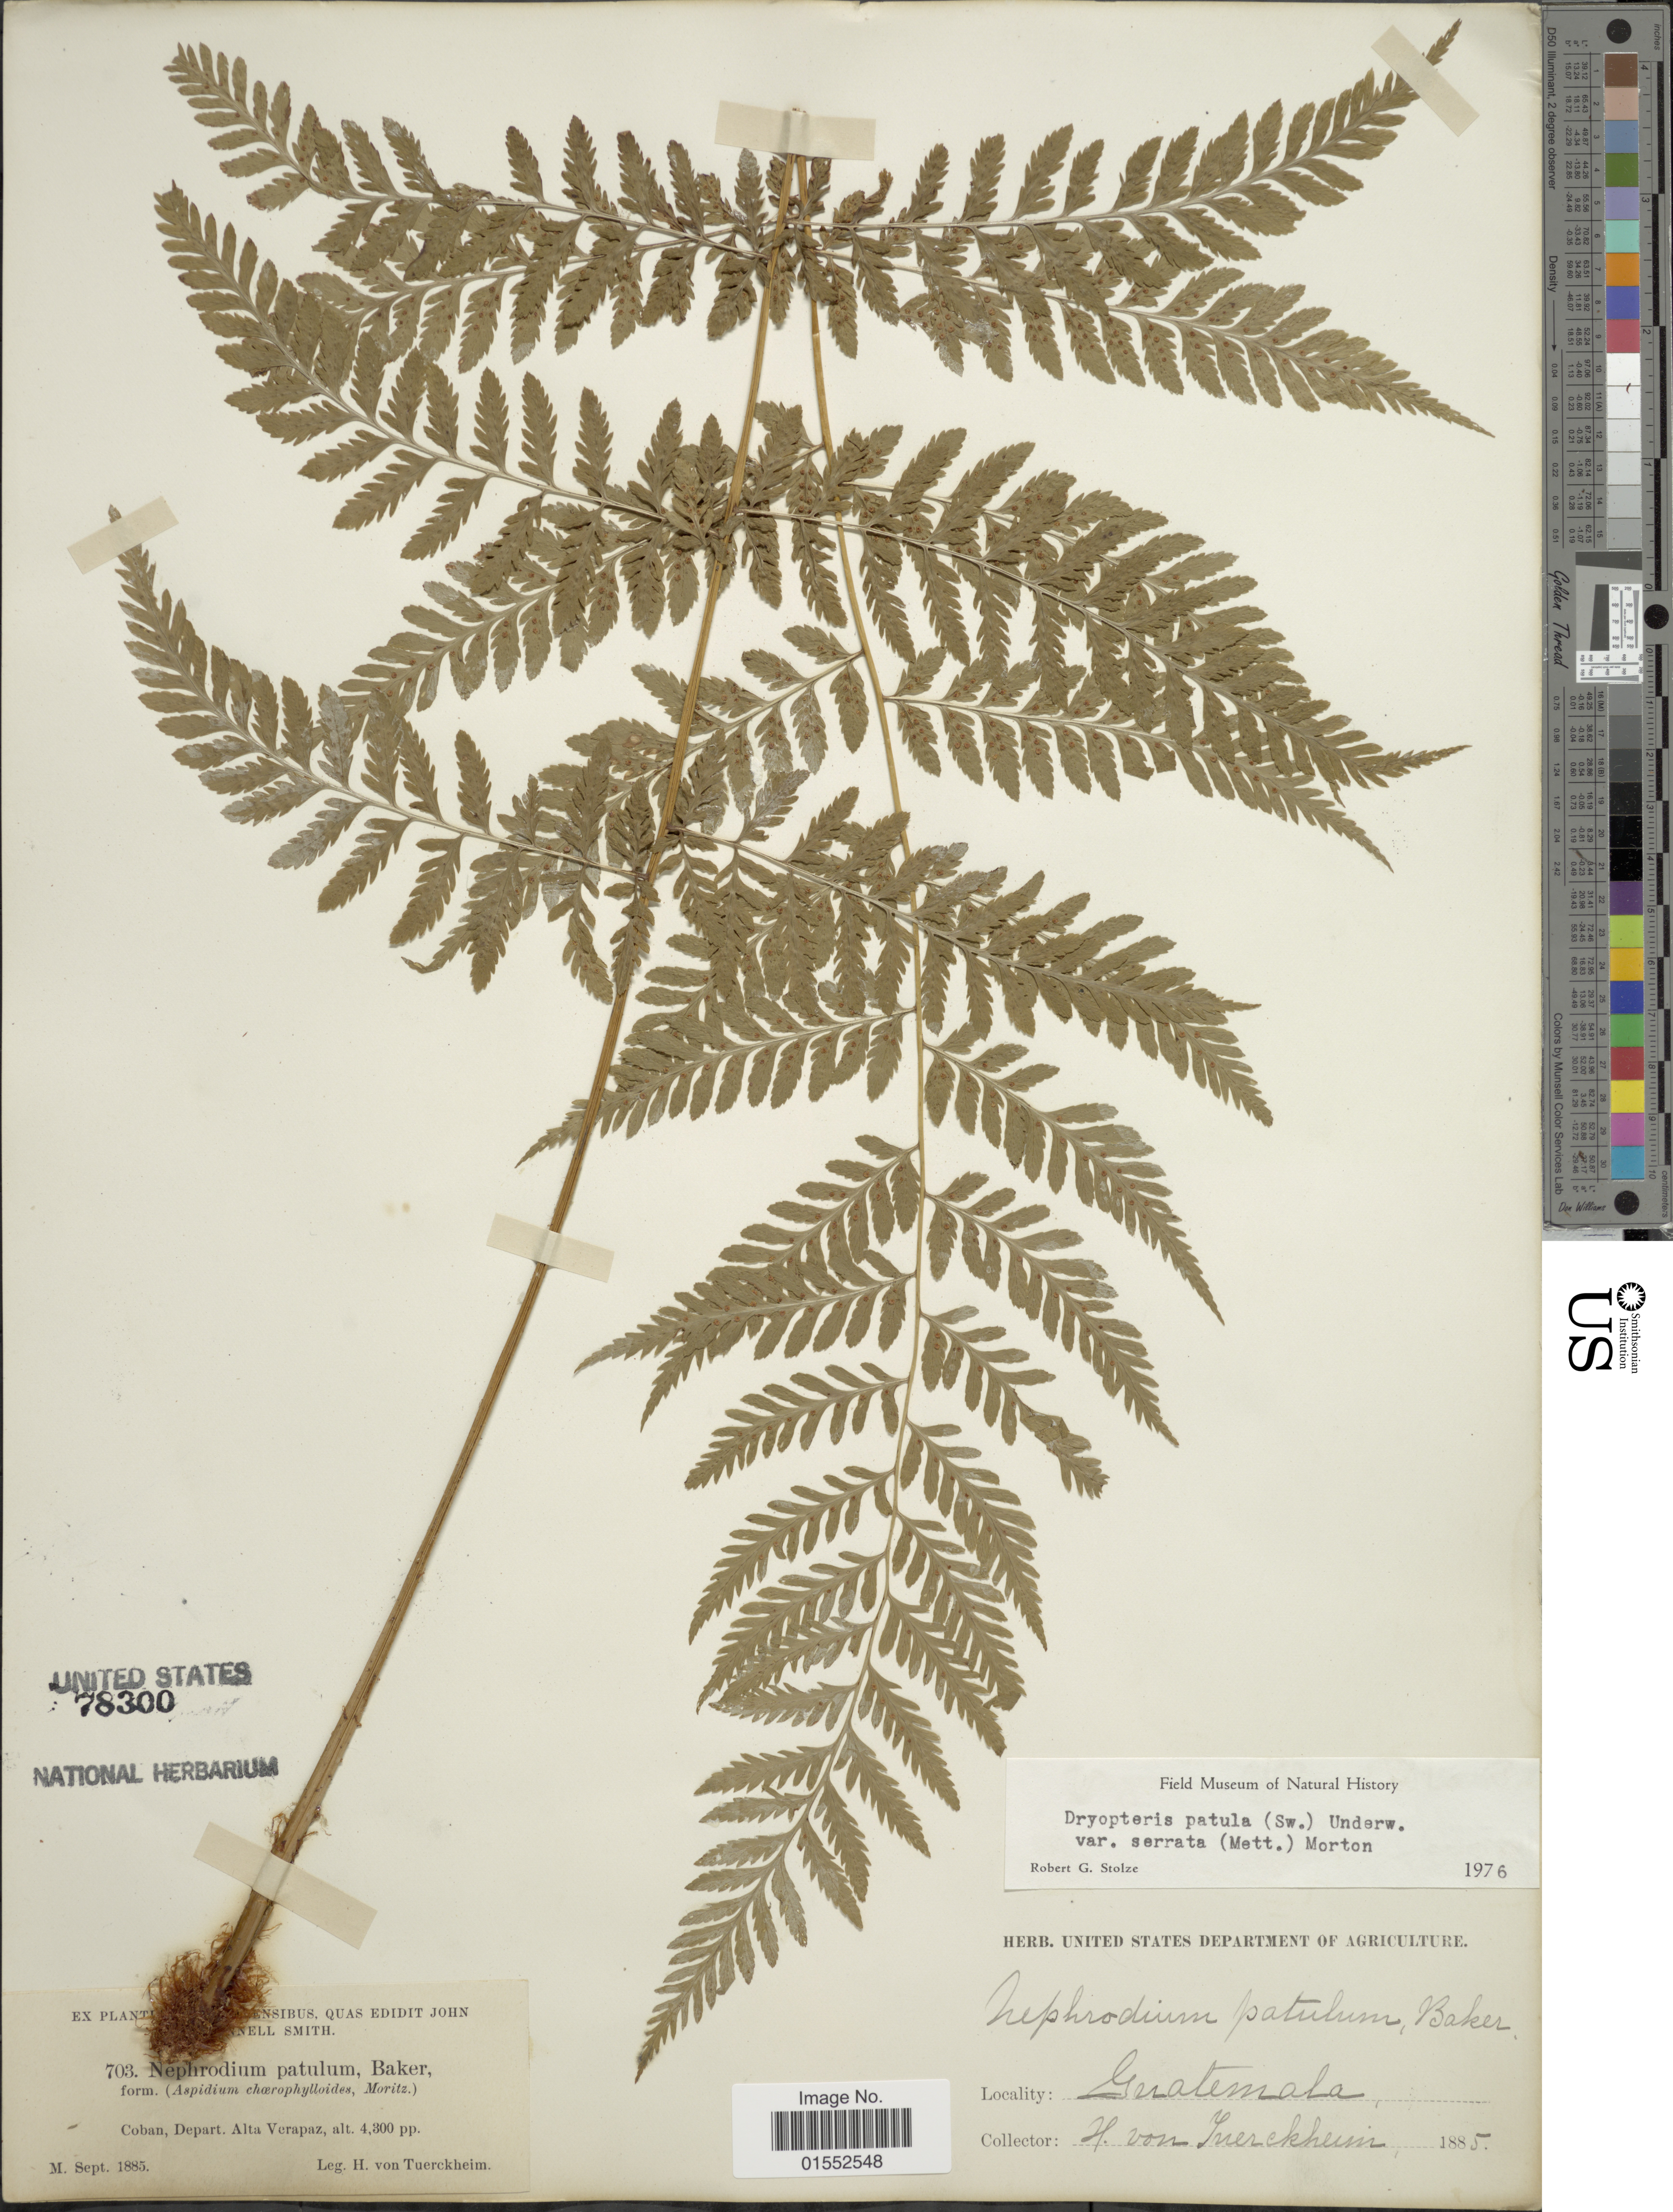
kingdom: Plantae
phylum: Tracheophyta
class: Polypodiopsida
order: Polypodiales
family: Dryopteridaceae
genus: Dryopteris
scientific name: Dryopteris patula var. serrata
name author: (Mett.) C.V. Morton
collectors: H. von Türckheim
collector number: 703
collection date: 1885-09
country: Guatemala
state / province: Alta Verapaz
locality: Coban. Depart. Alta Verapaz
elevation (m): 1311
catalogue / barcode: US 78300